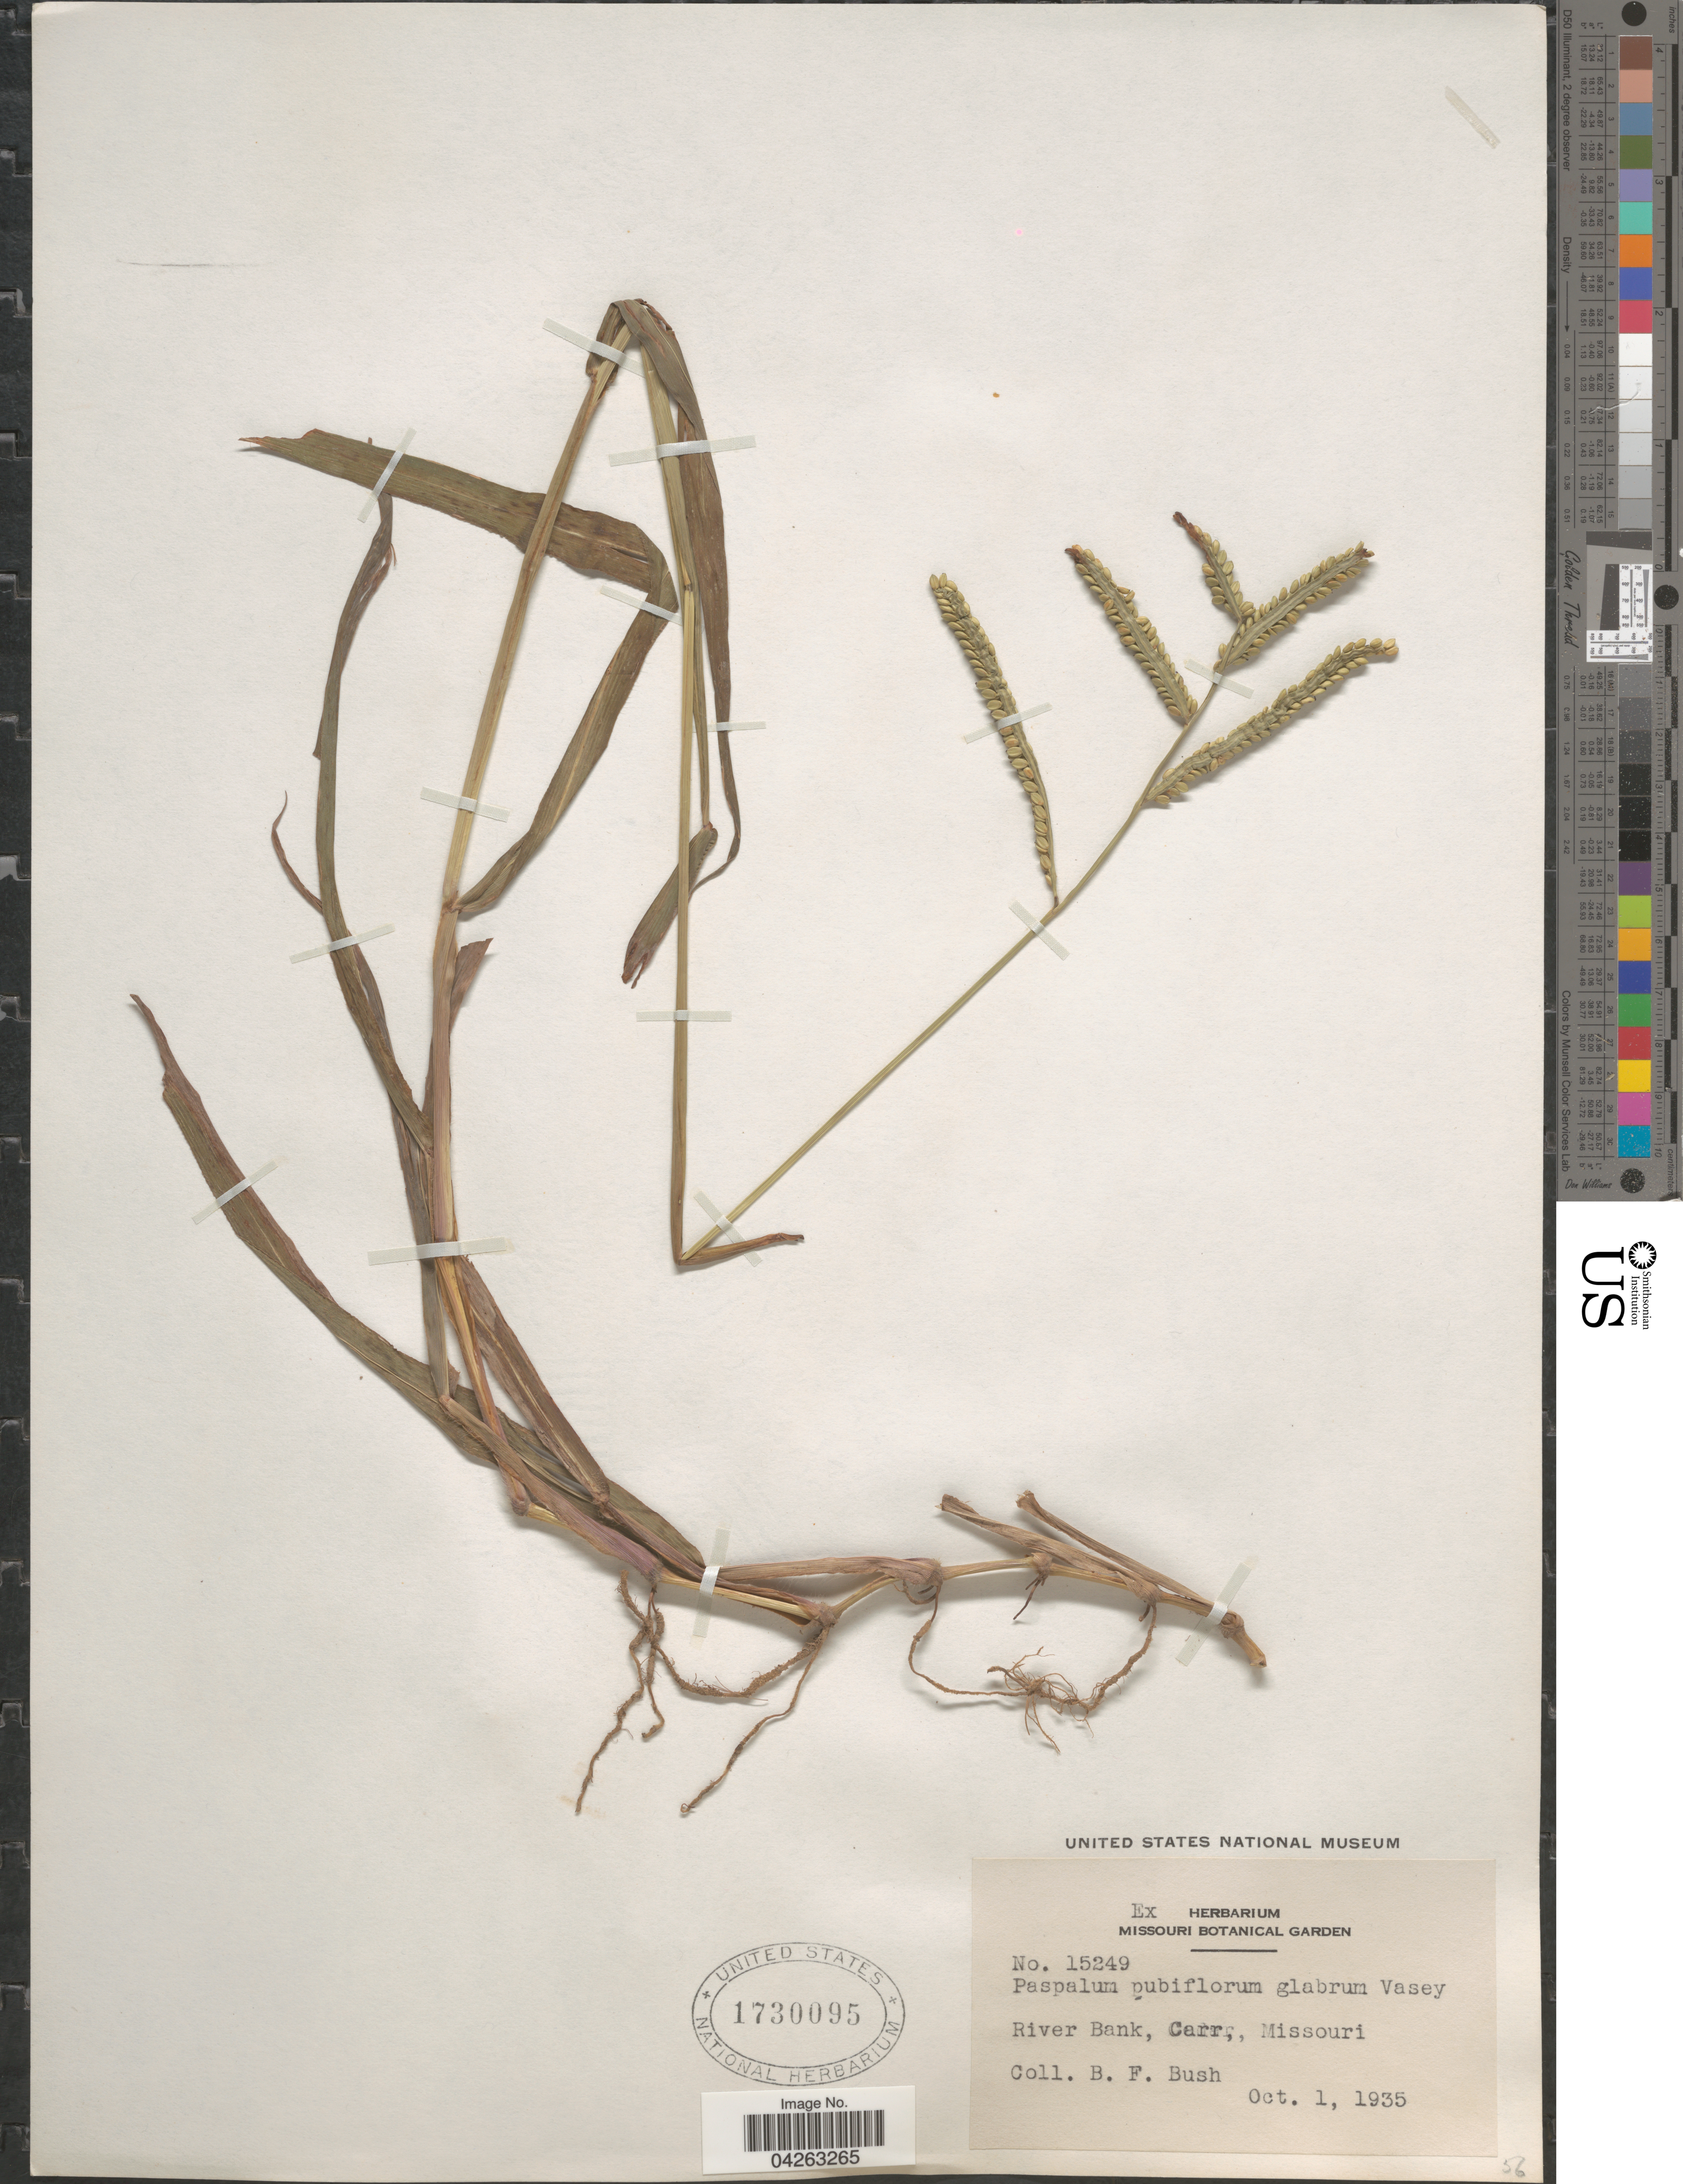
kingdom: Plantae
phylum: Tracheophyta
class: Liliopsida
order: Poales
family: Poaceae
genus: Paspalum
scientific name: Paspalum pubiflorum var. glabrum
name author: Vasey ex Scribn.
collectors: B. F. Bush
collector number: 15249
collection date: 1935-10-01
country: United States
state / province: Missouri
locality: River Bank, Carr.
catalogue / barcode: US 1730095